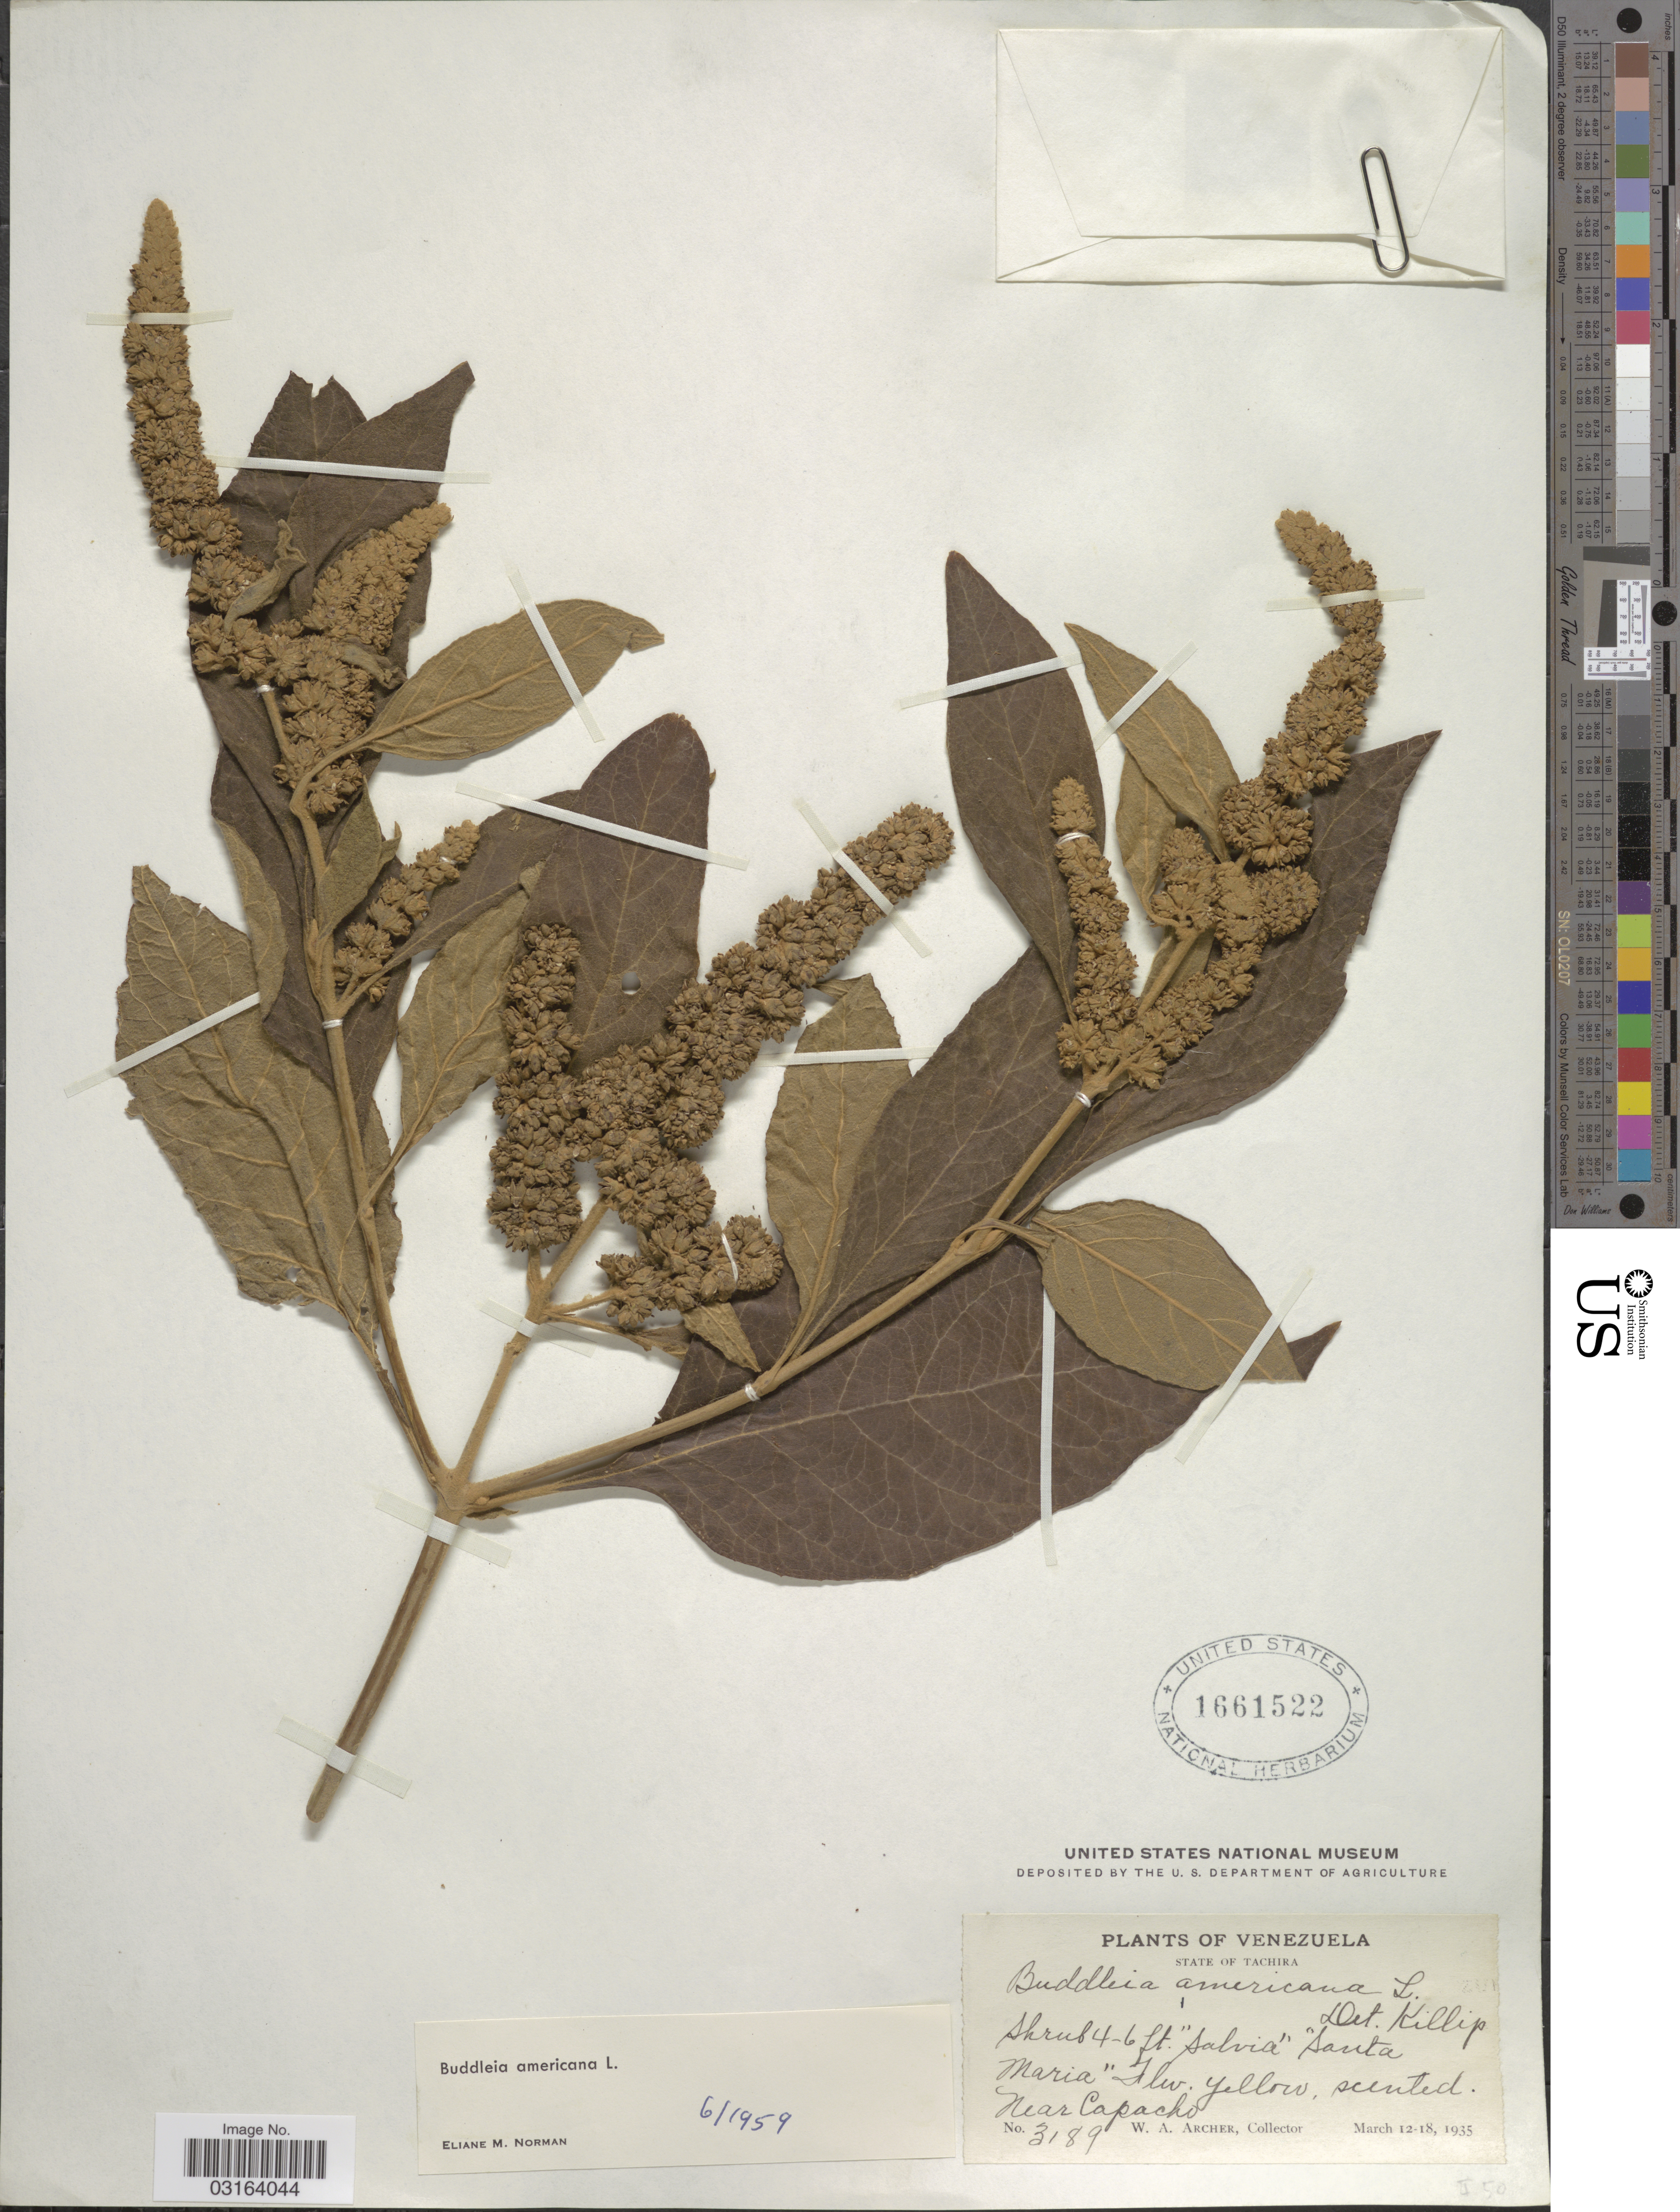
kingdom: Plantae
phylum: Tracheophyta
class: Magnoliopsida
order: Lamiales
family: Scrophulariaceae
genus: Buddleja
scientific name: Buddleja americana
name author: L.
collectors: W. Archer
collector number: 3189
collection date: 1935-03-12/1935-03-18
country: Venezuela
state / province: Tachira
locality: Near Capacho.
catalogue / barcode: US 1661522